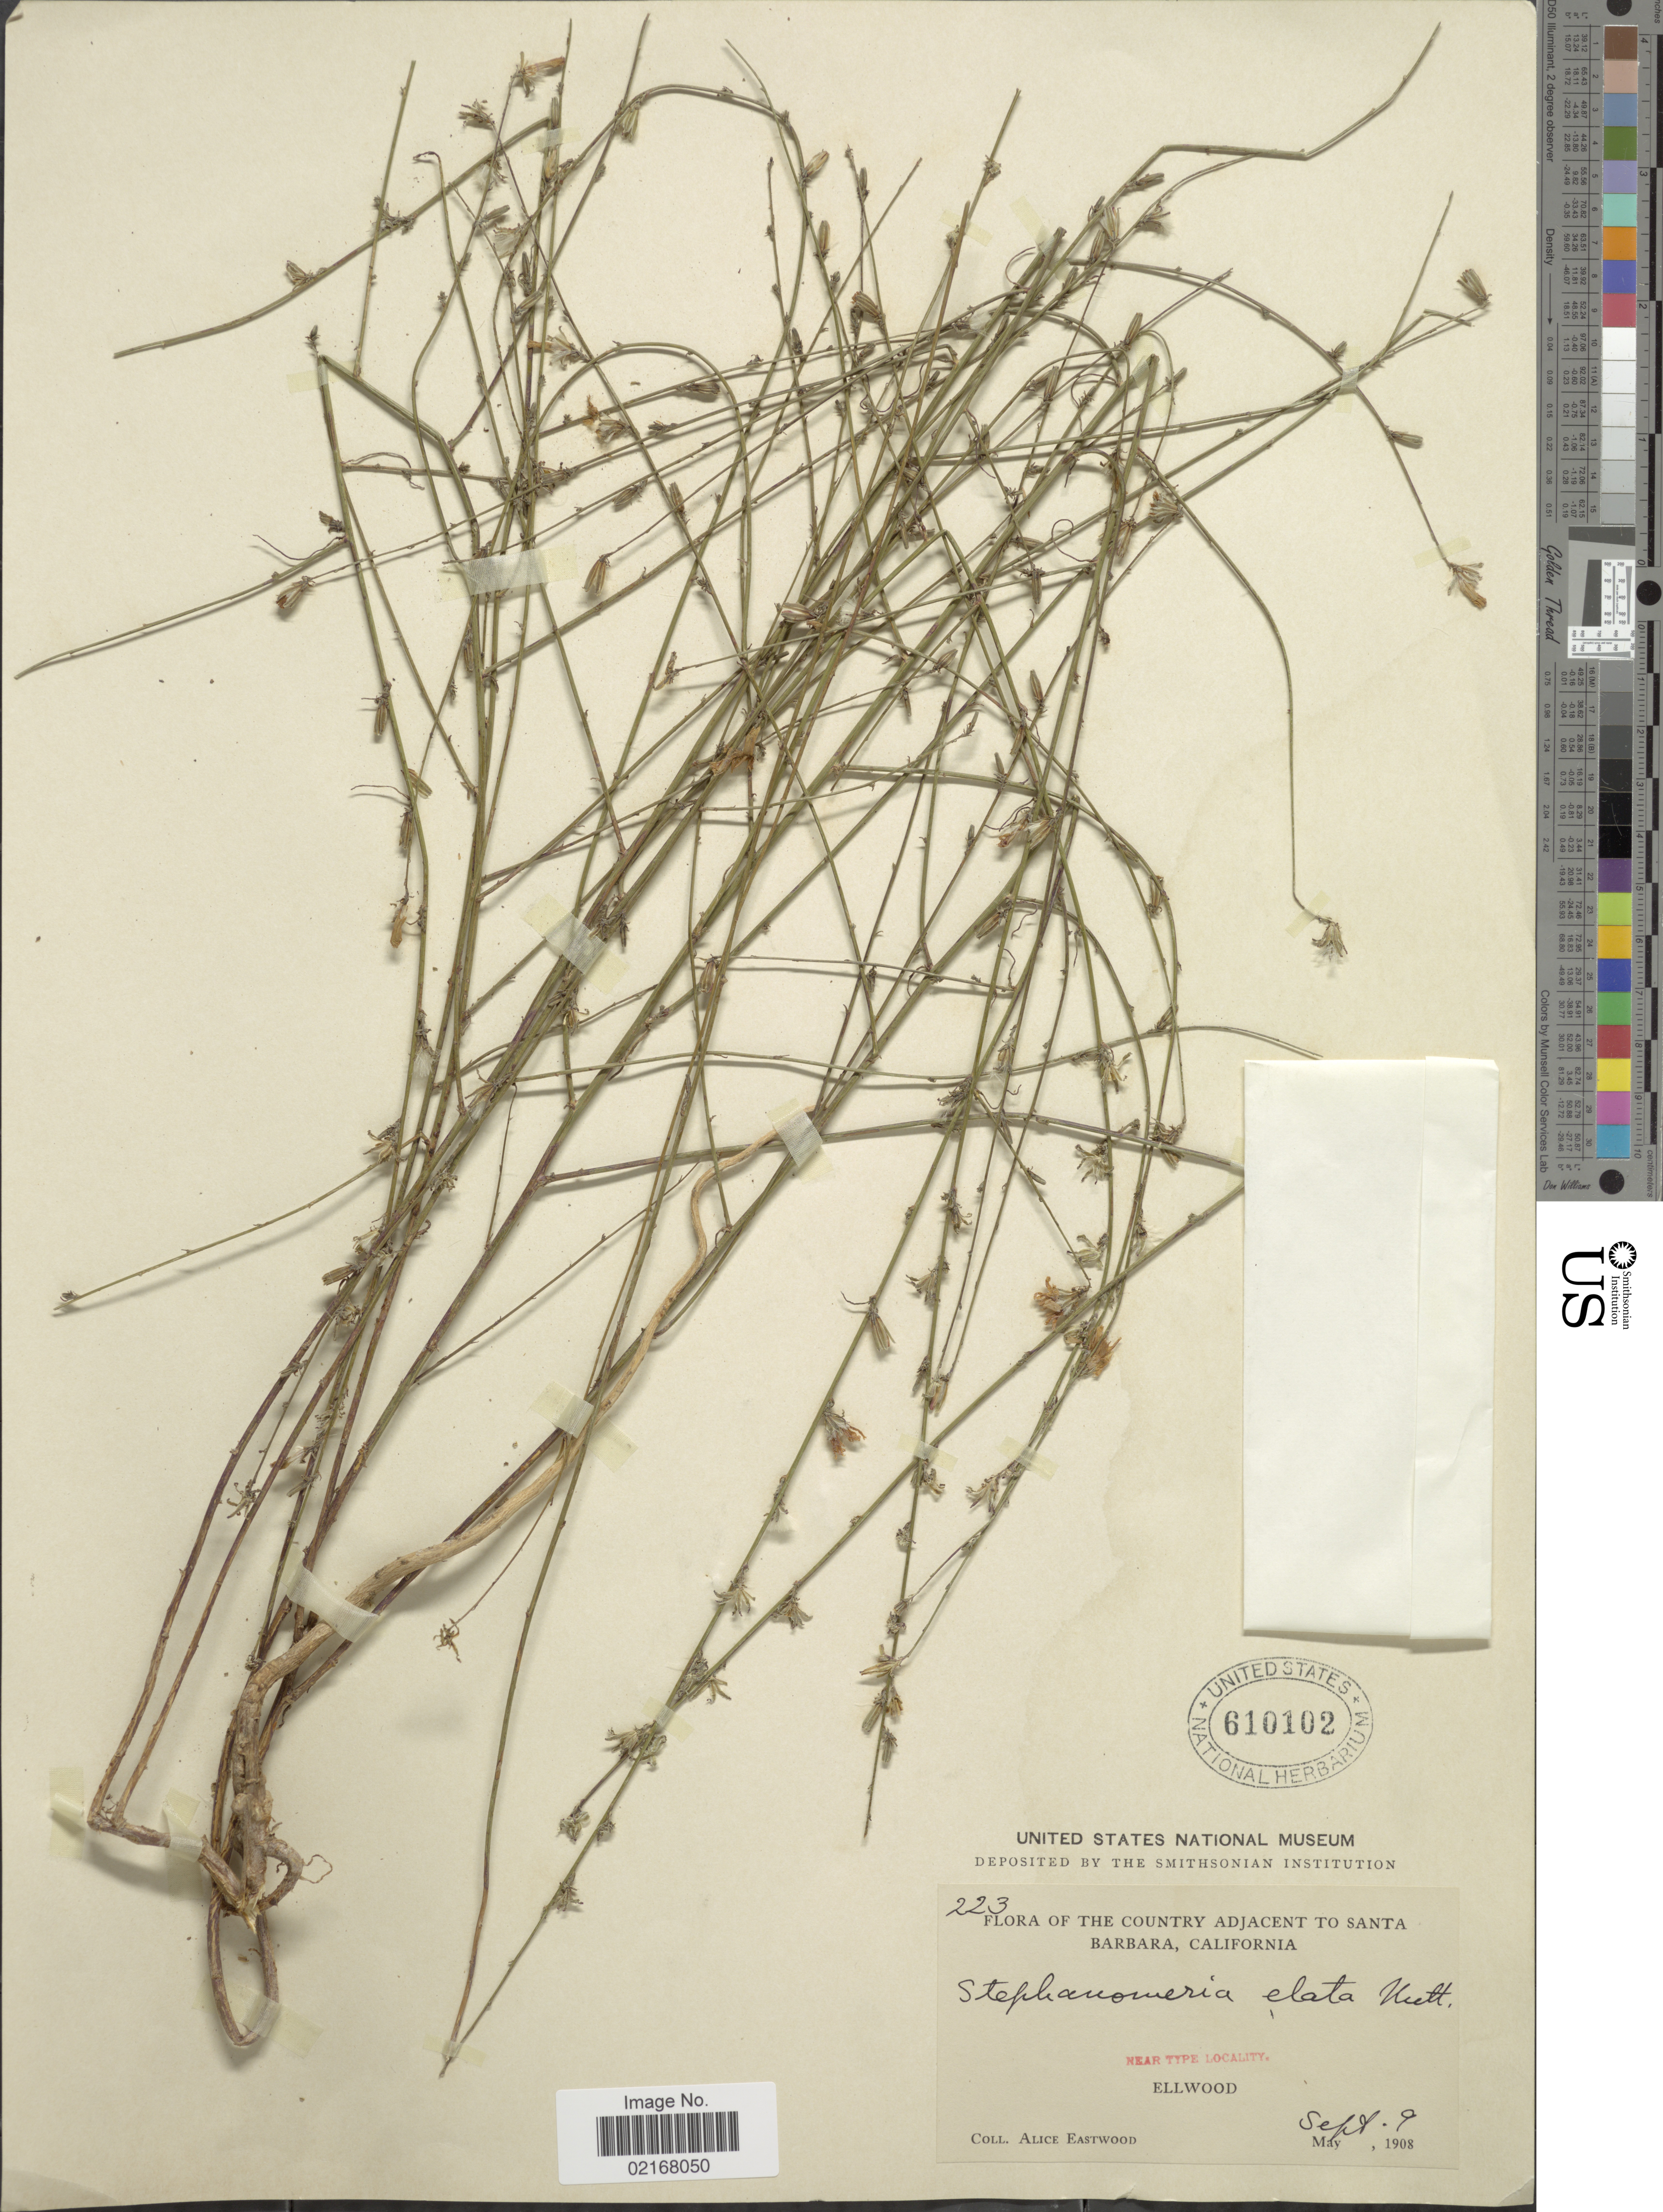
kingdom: Plantae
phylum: Tracheophyta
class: Magnoliopsida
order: Asterales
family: Asteraceae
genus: Stephanomeria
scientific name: Stephanomeria elata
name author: Nutt.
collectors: A. Eastwood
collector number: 223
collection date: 1908-09-09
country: United States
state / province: California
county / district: Santa Barbara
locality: Country adjacent to Santa Barbara, California. Ellwood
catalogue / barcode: US 610102